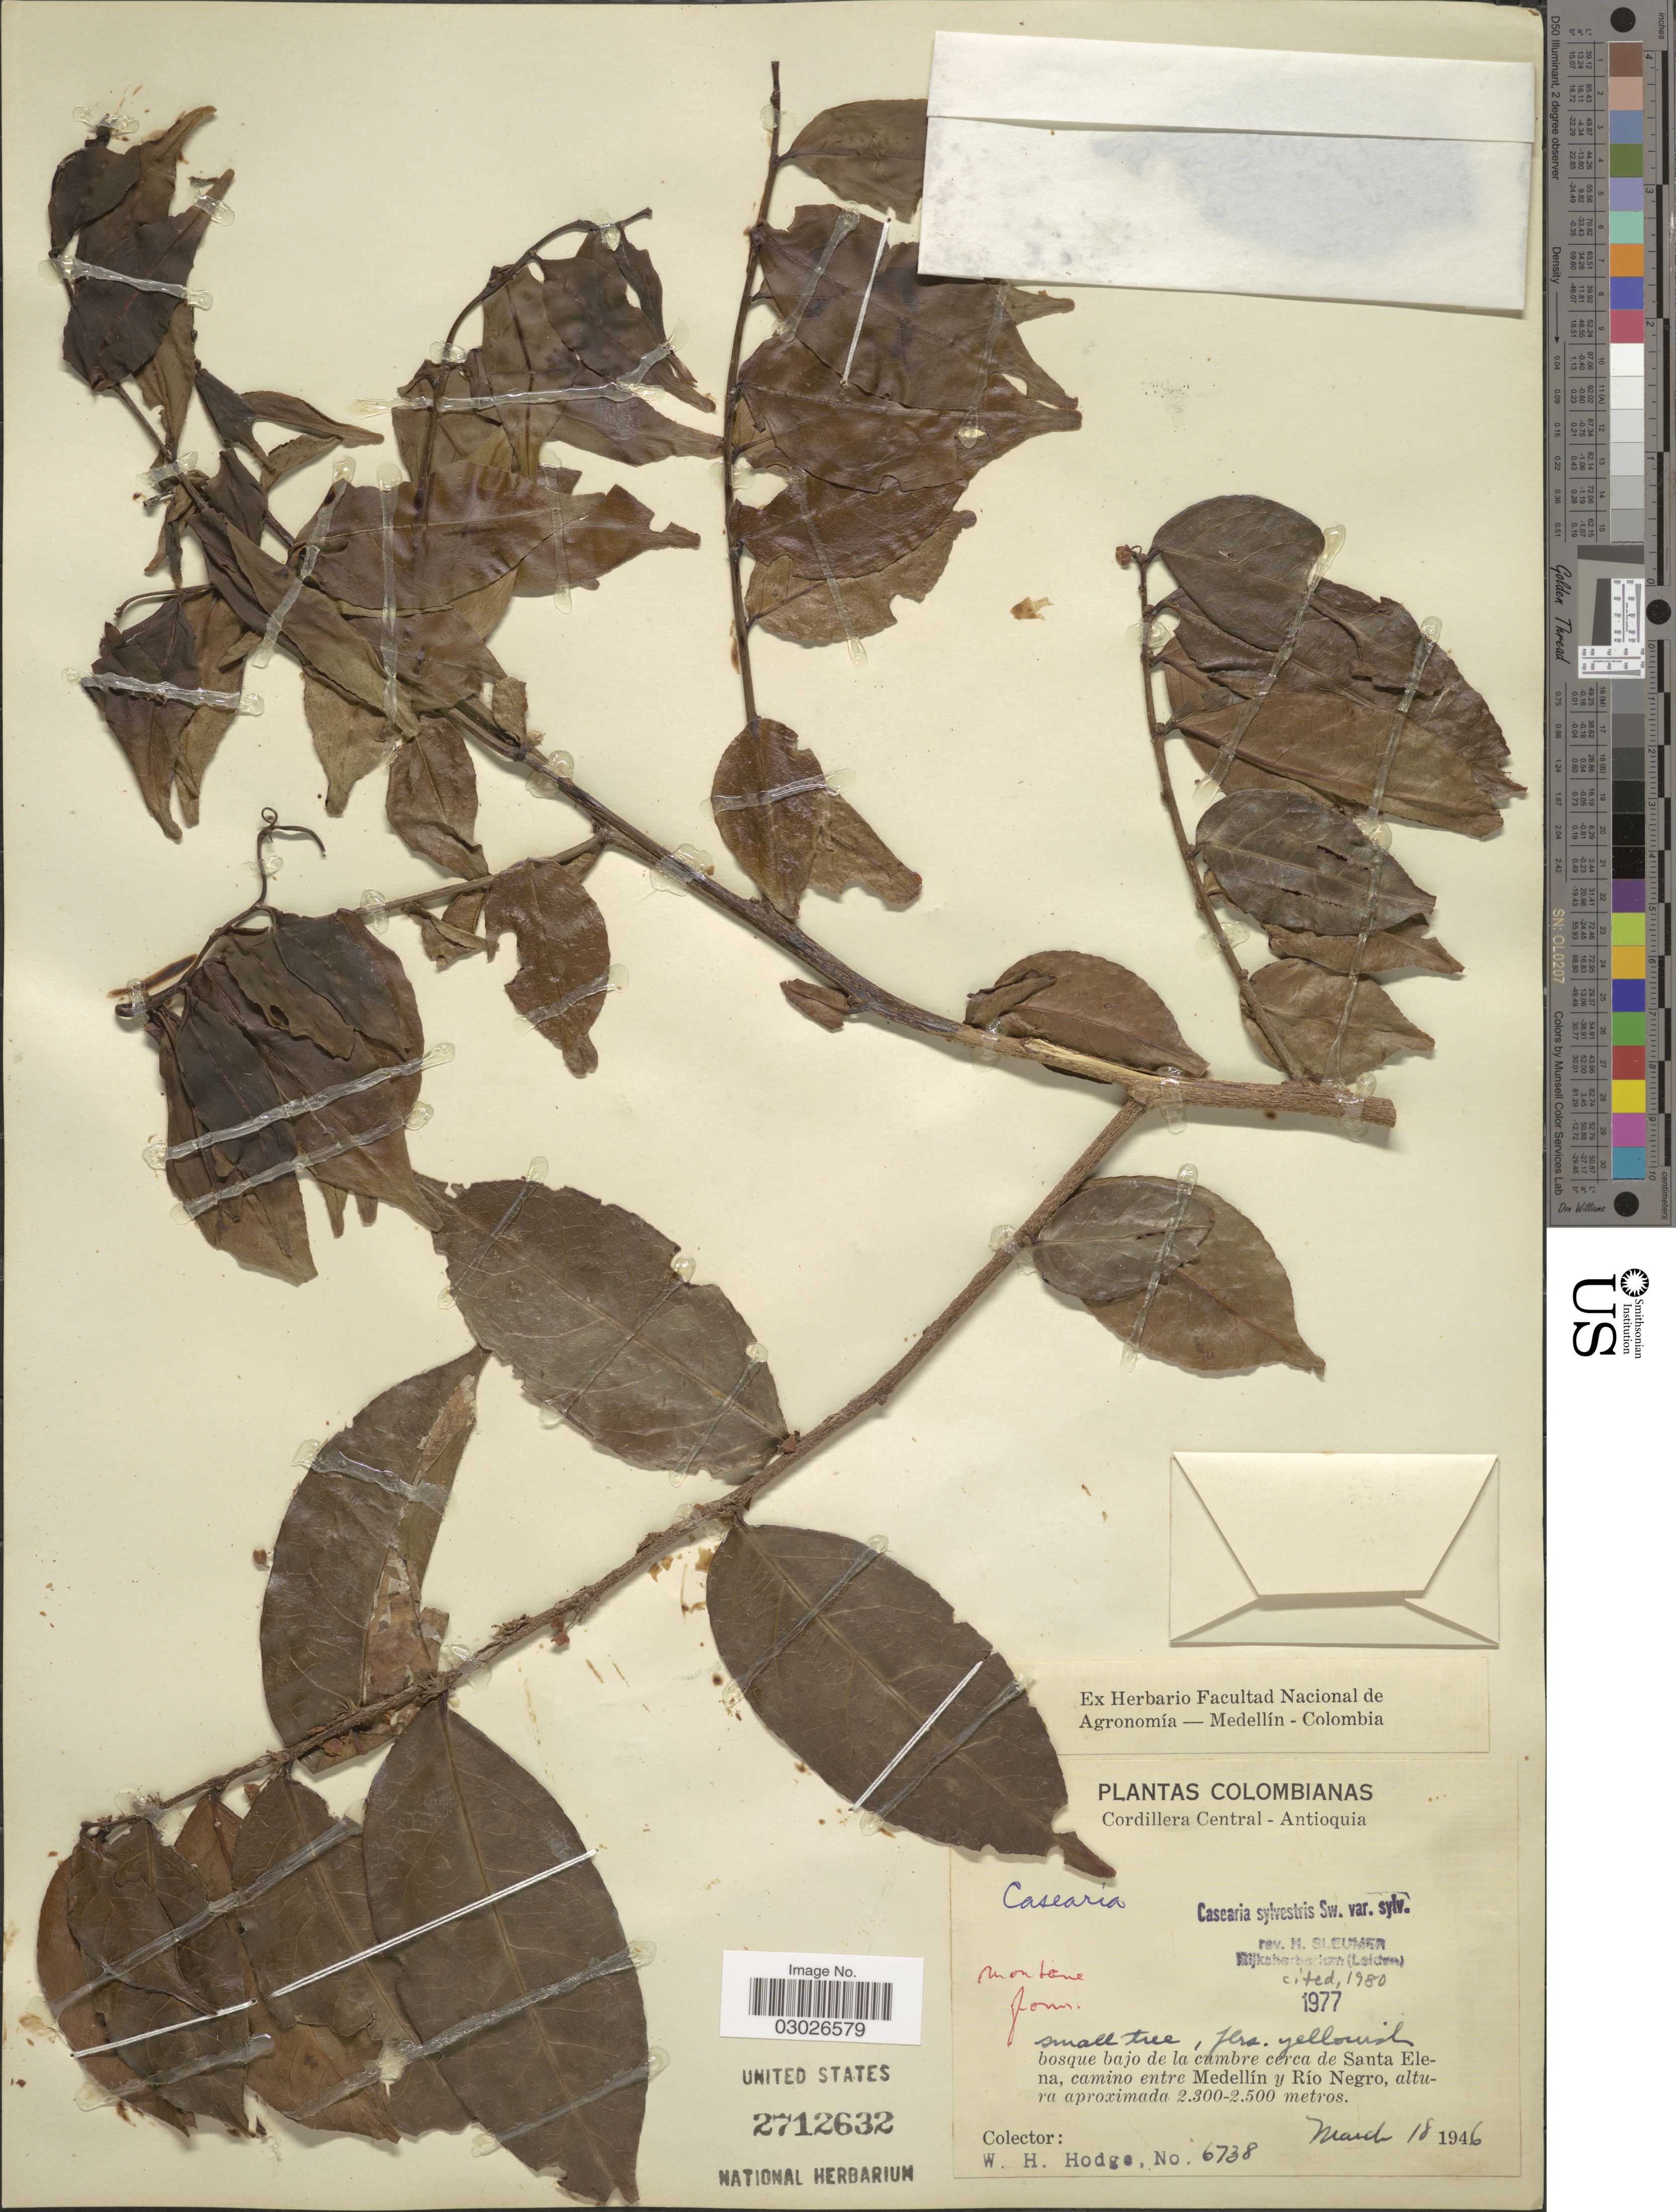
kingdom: Plantae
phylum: Tracheophyta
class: Magnoliopsida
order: Malpighiales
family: Salicaceae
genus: Casearia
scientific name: Casearia sylvestris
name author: Sw.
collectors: W. Hodge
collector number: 6738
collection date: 1946-03-18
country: Colombia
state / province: Antioquia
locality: Cordillera Central - Antioquia, bosque bajo de la cumbre cerca de Santa Elena, camino entre Medellín y Río Negro.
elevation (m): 2300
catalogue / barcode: US 2712632